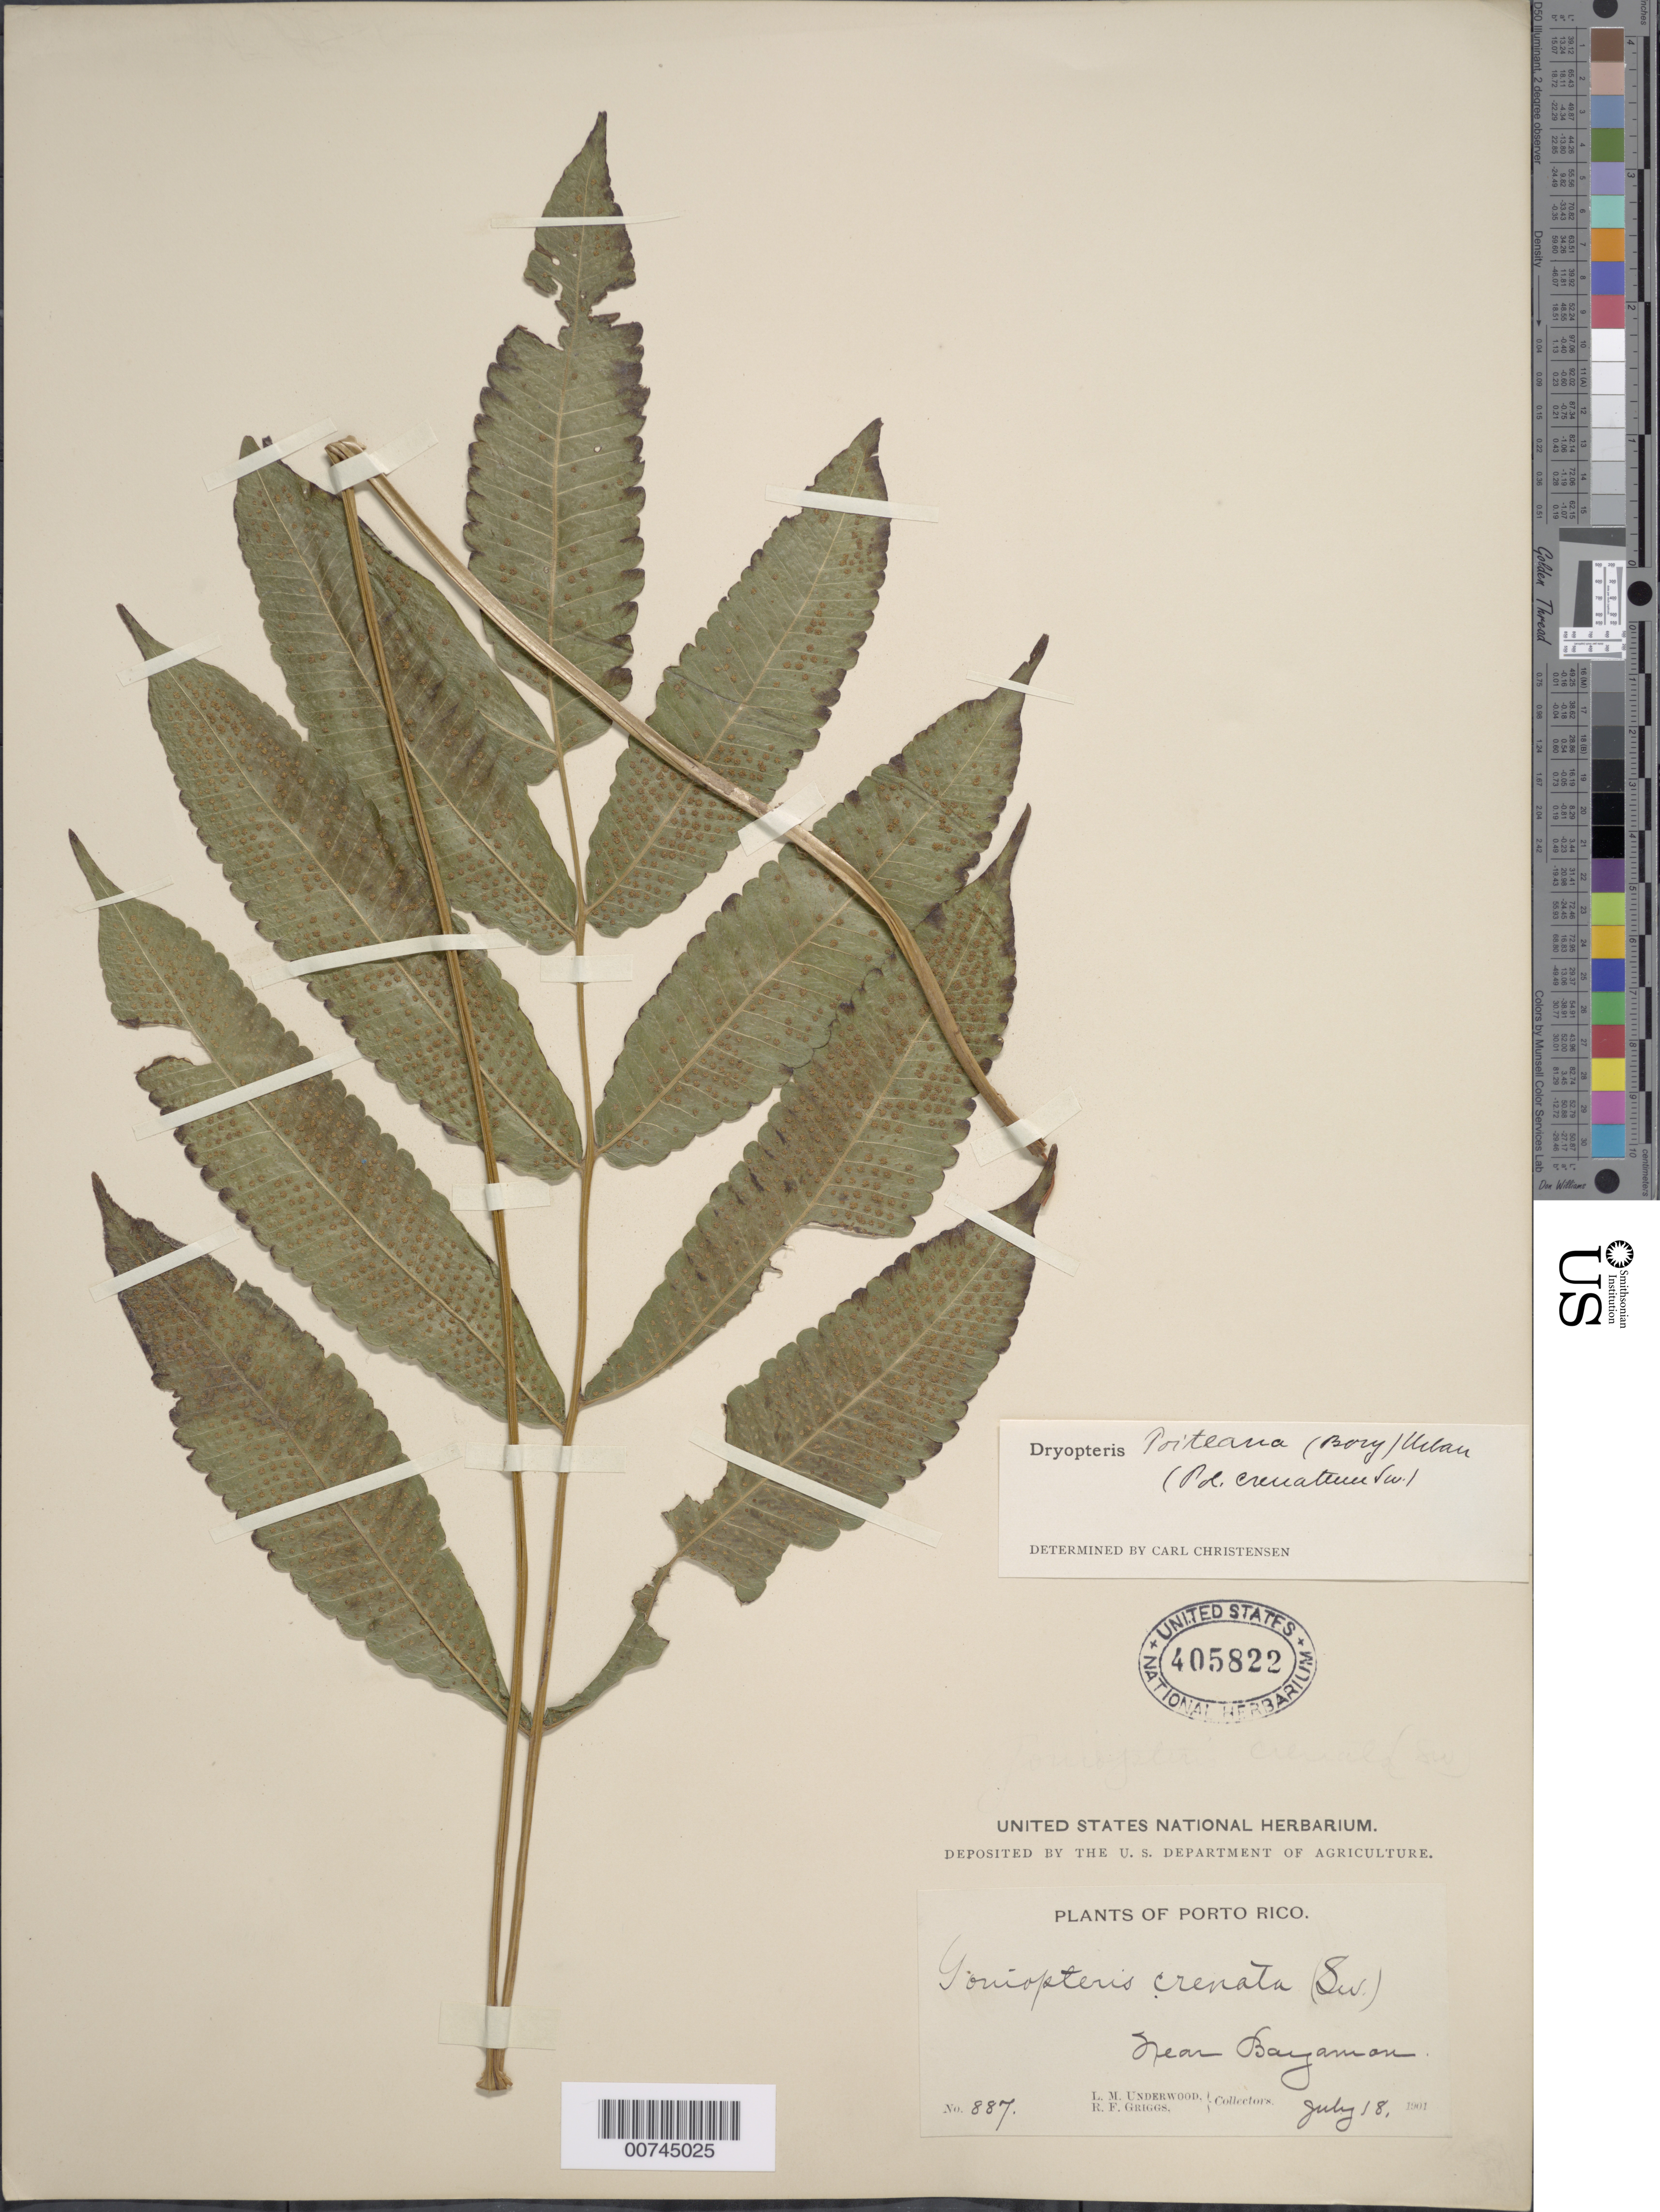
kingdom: Plantae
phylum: Tracheophyta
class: Polypodiopsida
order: Polypodiales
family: Thelypteridaceae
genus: Goniopteris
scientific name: Goniopteris poiteana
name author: (Bory) Ching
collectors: L. M. Underwood & R. F. Griggs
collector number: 887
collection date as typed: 18 Jul 1901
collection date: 1901-07-18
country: Puerto Rico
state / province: Bayamón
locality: Near Bayamón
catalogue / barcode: US 405822